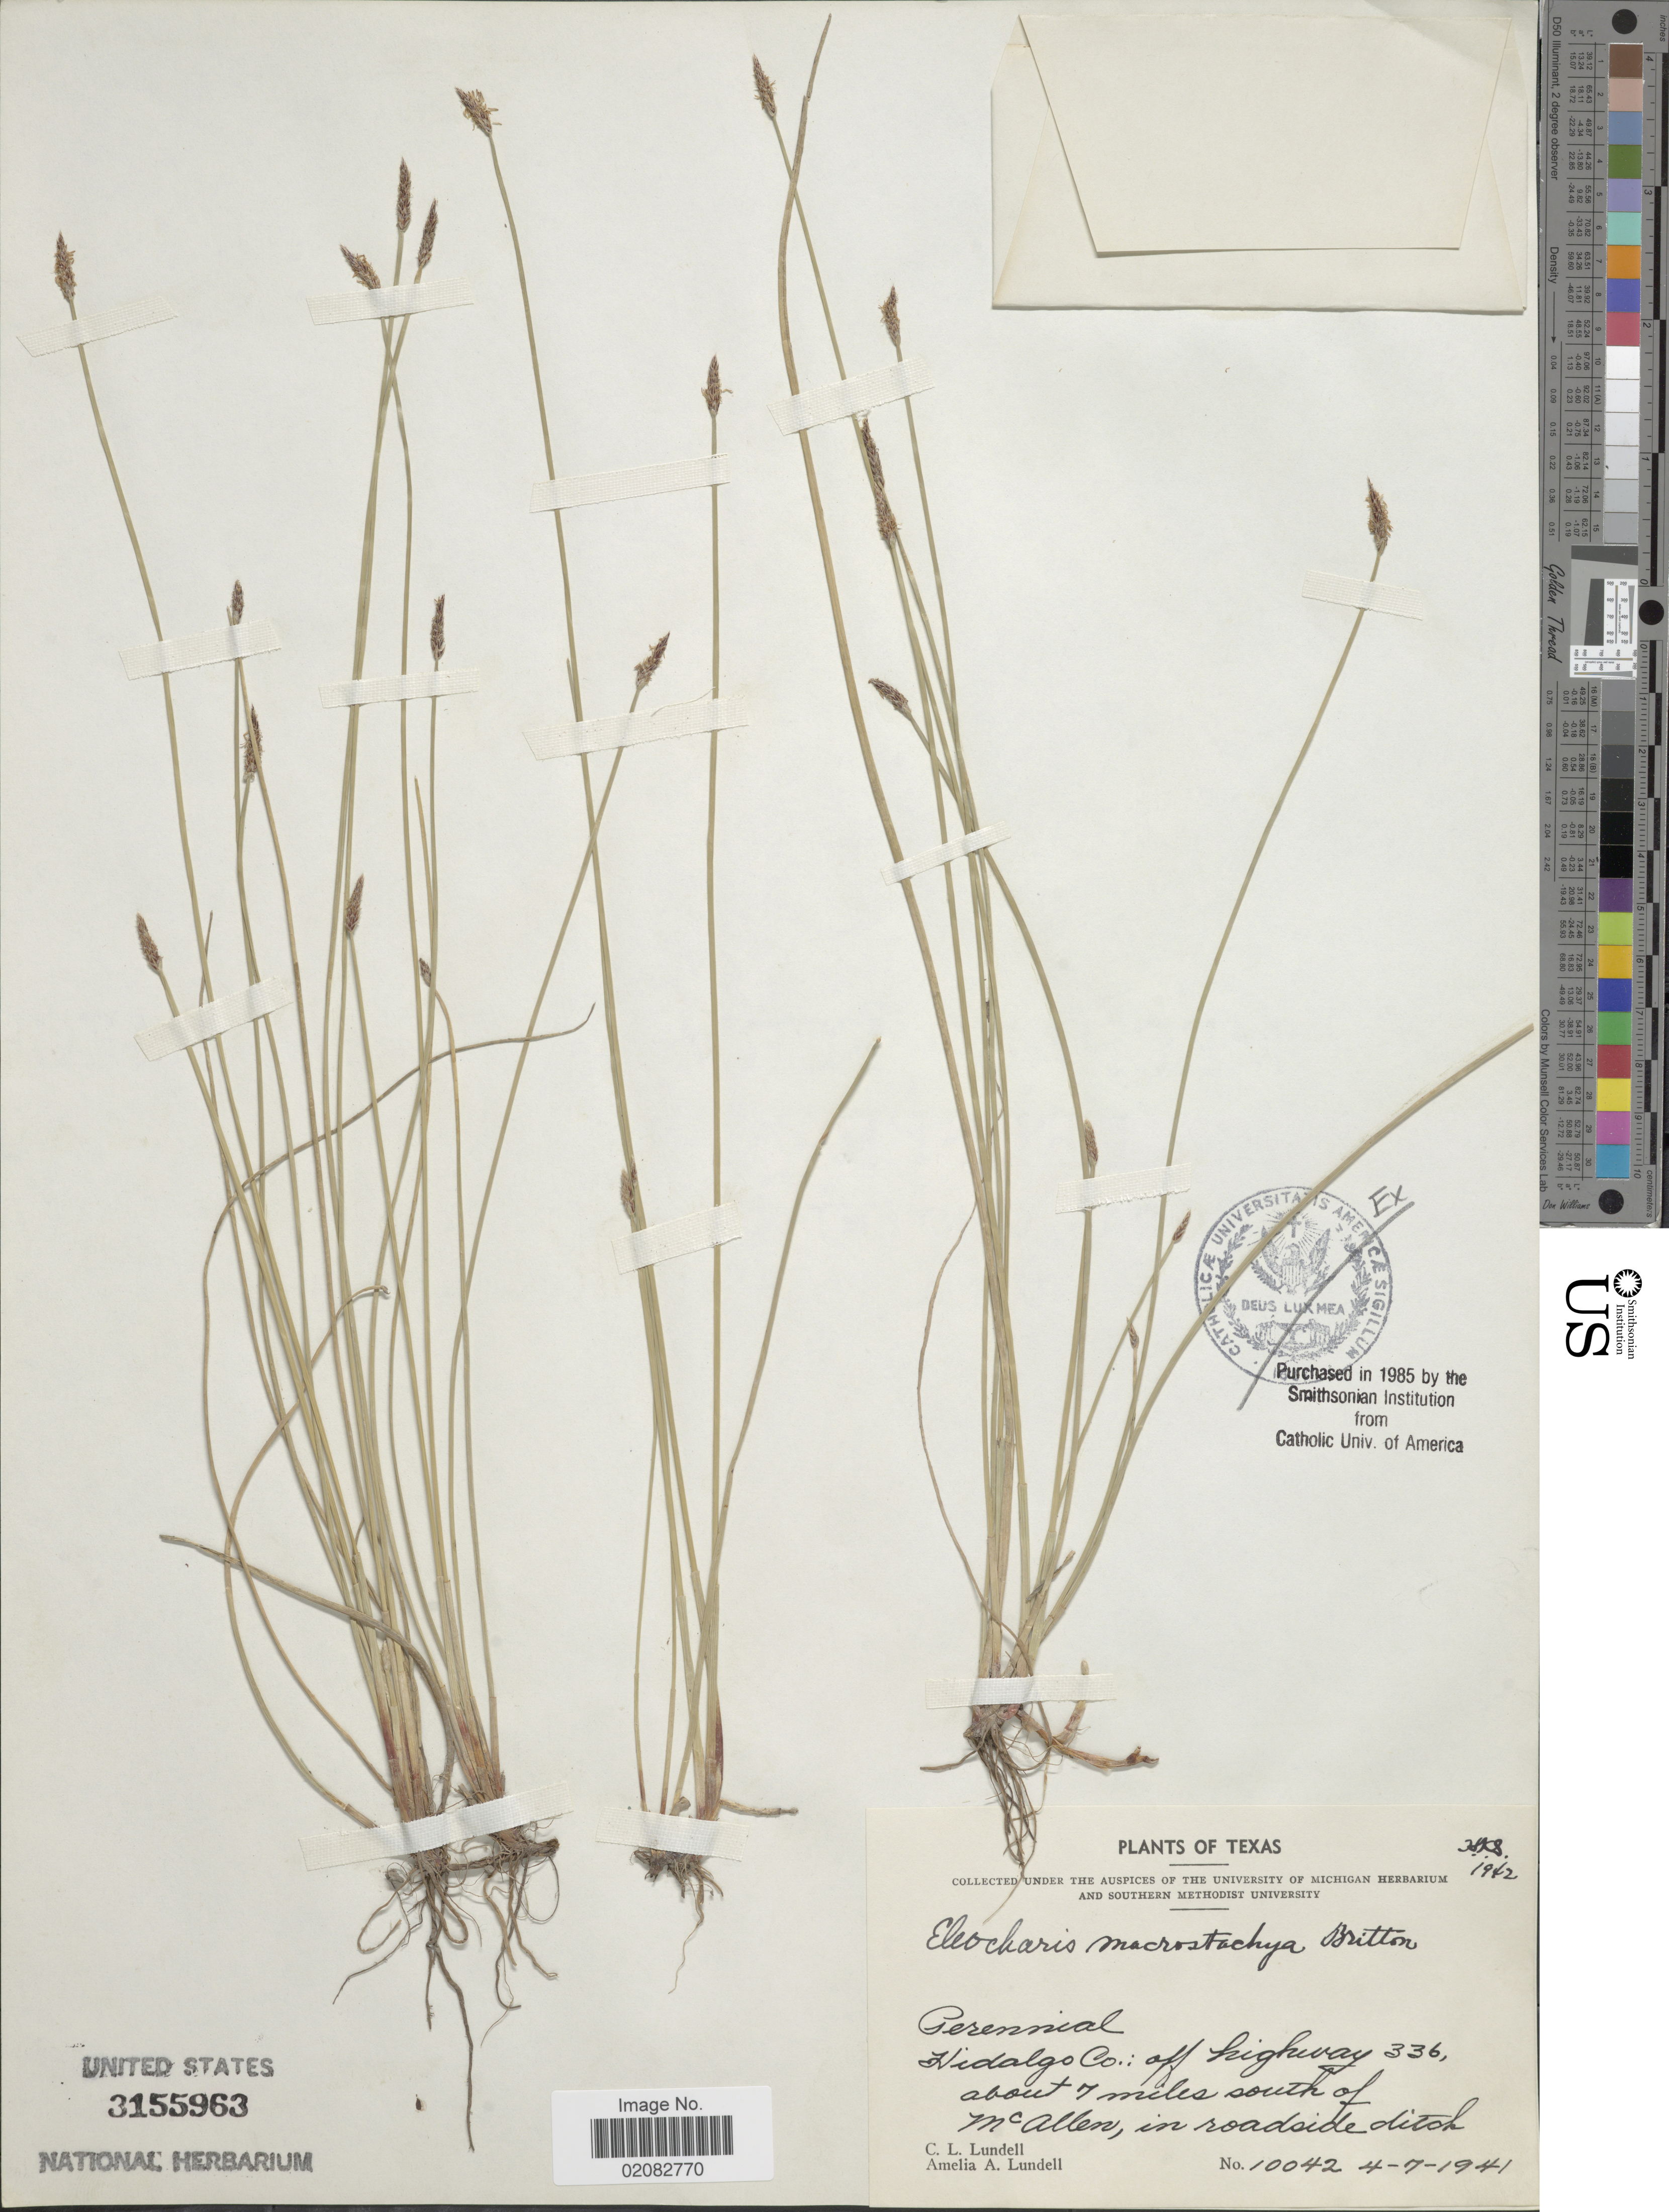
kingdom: Plantae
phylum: Tracheophyta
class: Liliopsida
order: Poales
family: Cyperaceae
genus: Eleocharis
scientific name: Eleocharis macrostachya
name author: Britton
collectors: C. L. Lundell & A. A. Lundell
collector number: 10042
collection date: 1941-04-07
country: United States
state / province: Texas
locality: Hidalgo Co.: Off highway 336, about 7 miles south of McAllen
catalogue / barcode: US 3155963